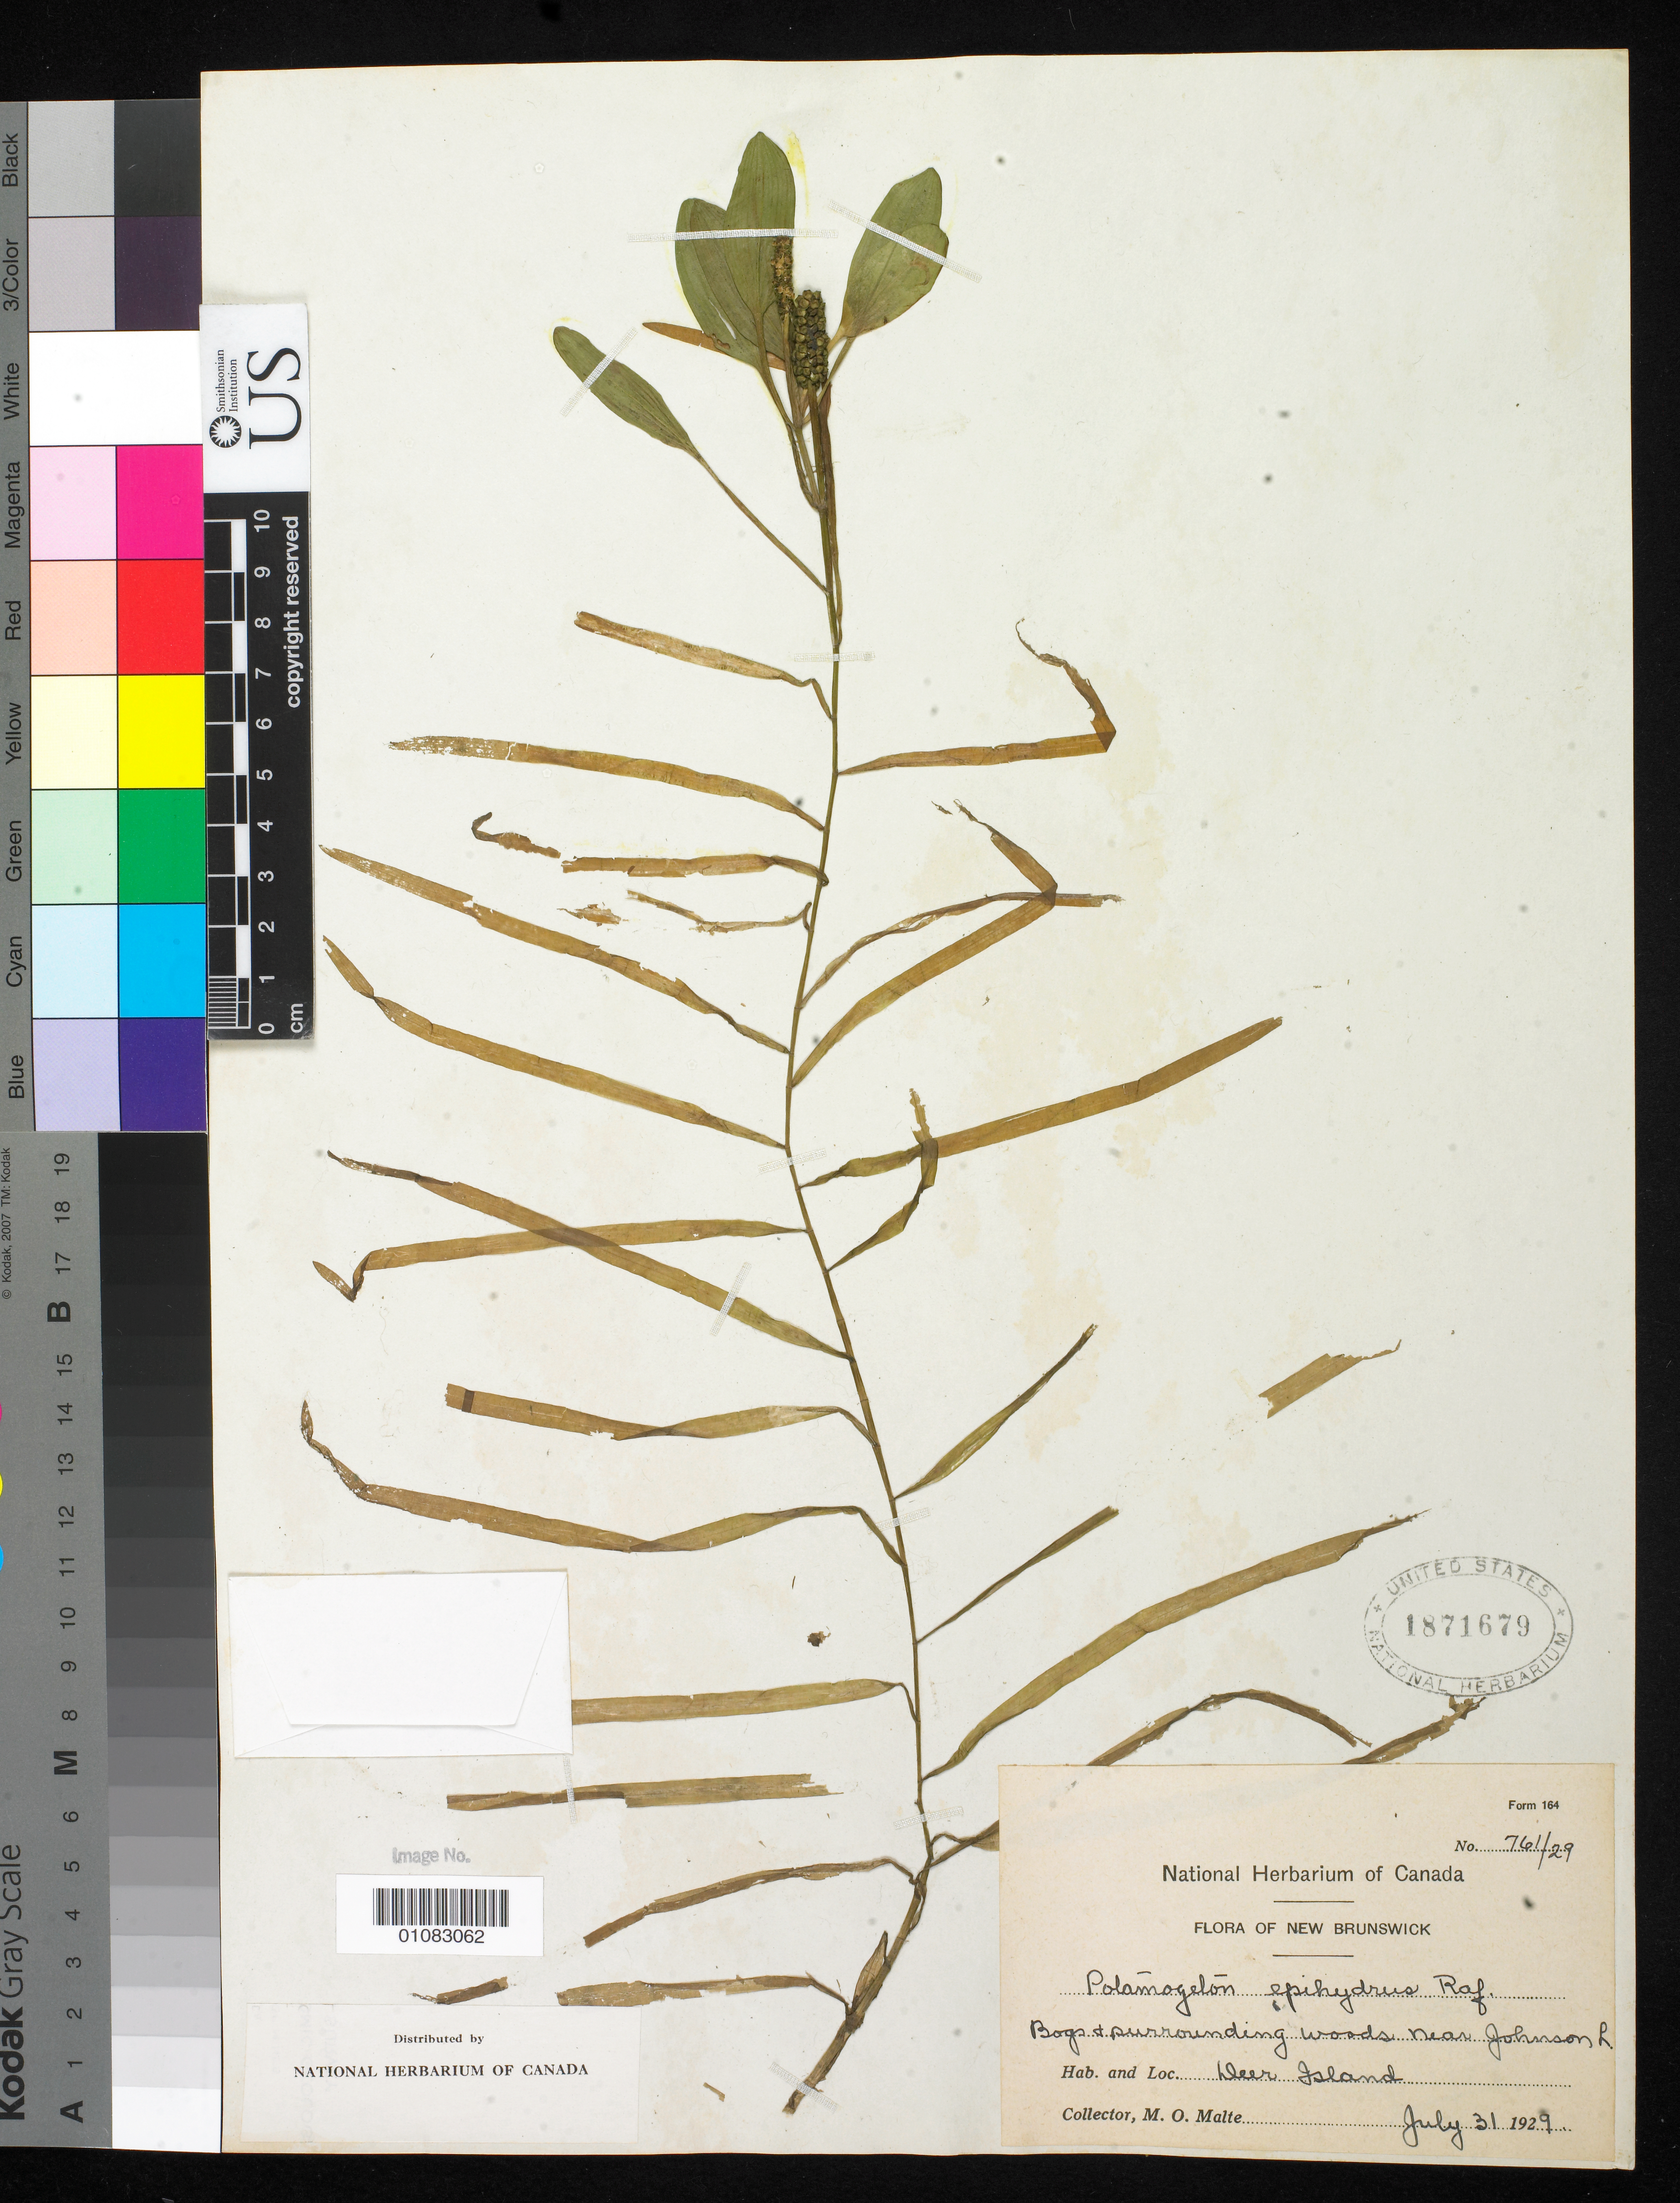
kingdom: Plantae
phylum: Tracheophyta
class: Liliopsida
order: Alismatales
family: Potamogetonaceae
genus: Potamogeton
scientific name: Potamogeton epihydrus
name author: Raf.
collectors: M. O. Malte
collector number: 761- 29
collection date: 1929-07-31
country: Canada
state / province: New Brunswick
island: Deer Island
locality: near Johnson R.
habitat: Bogs and surrounding woods.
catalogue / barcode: US 1871679